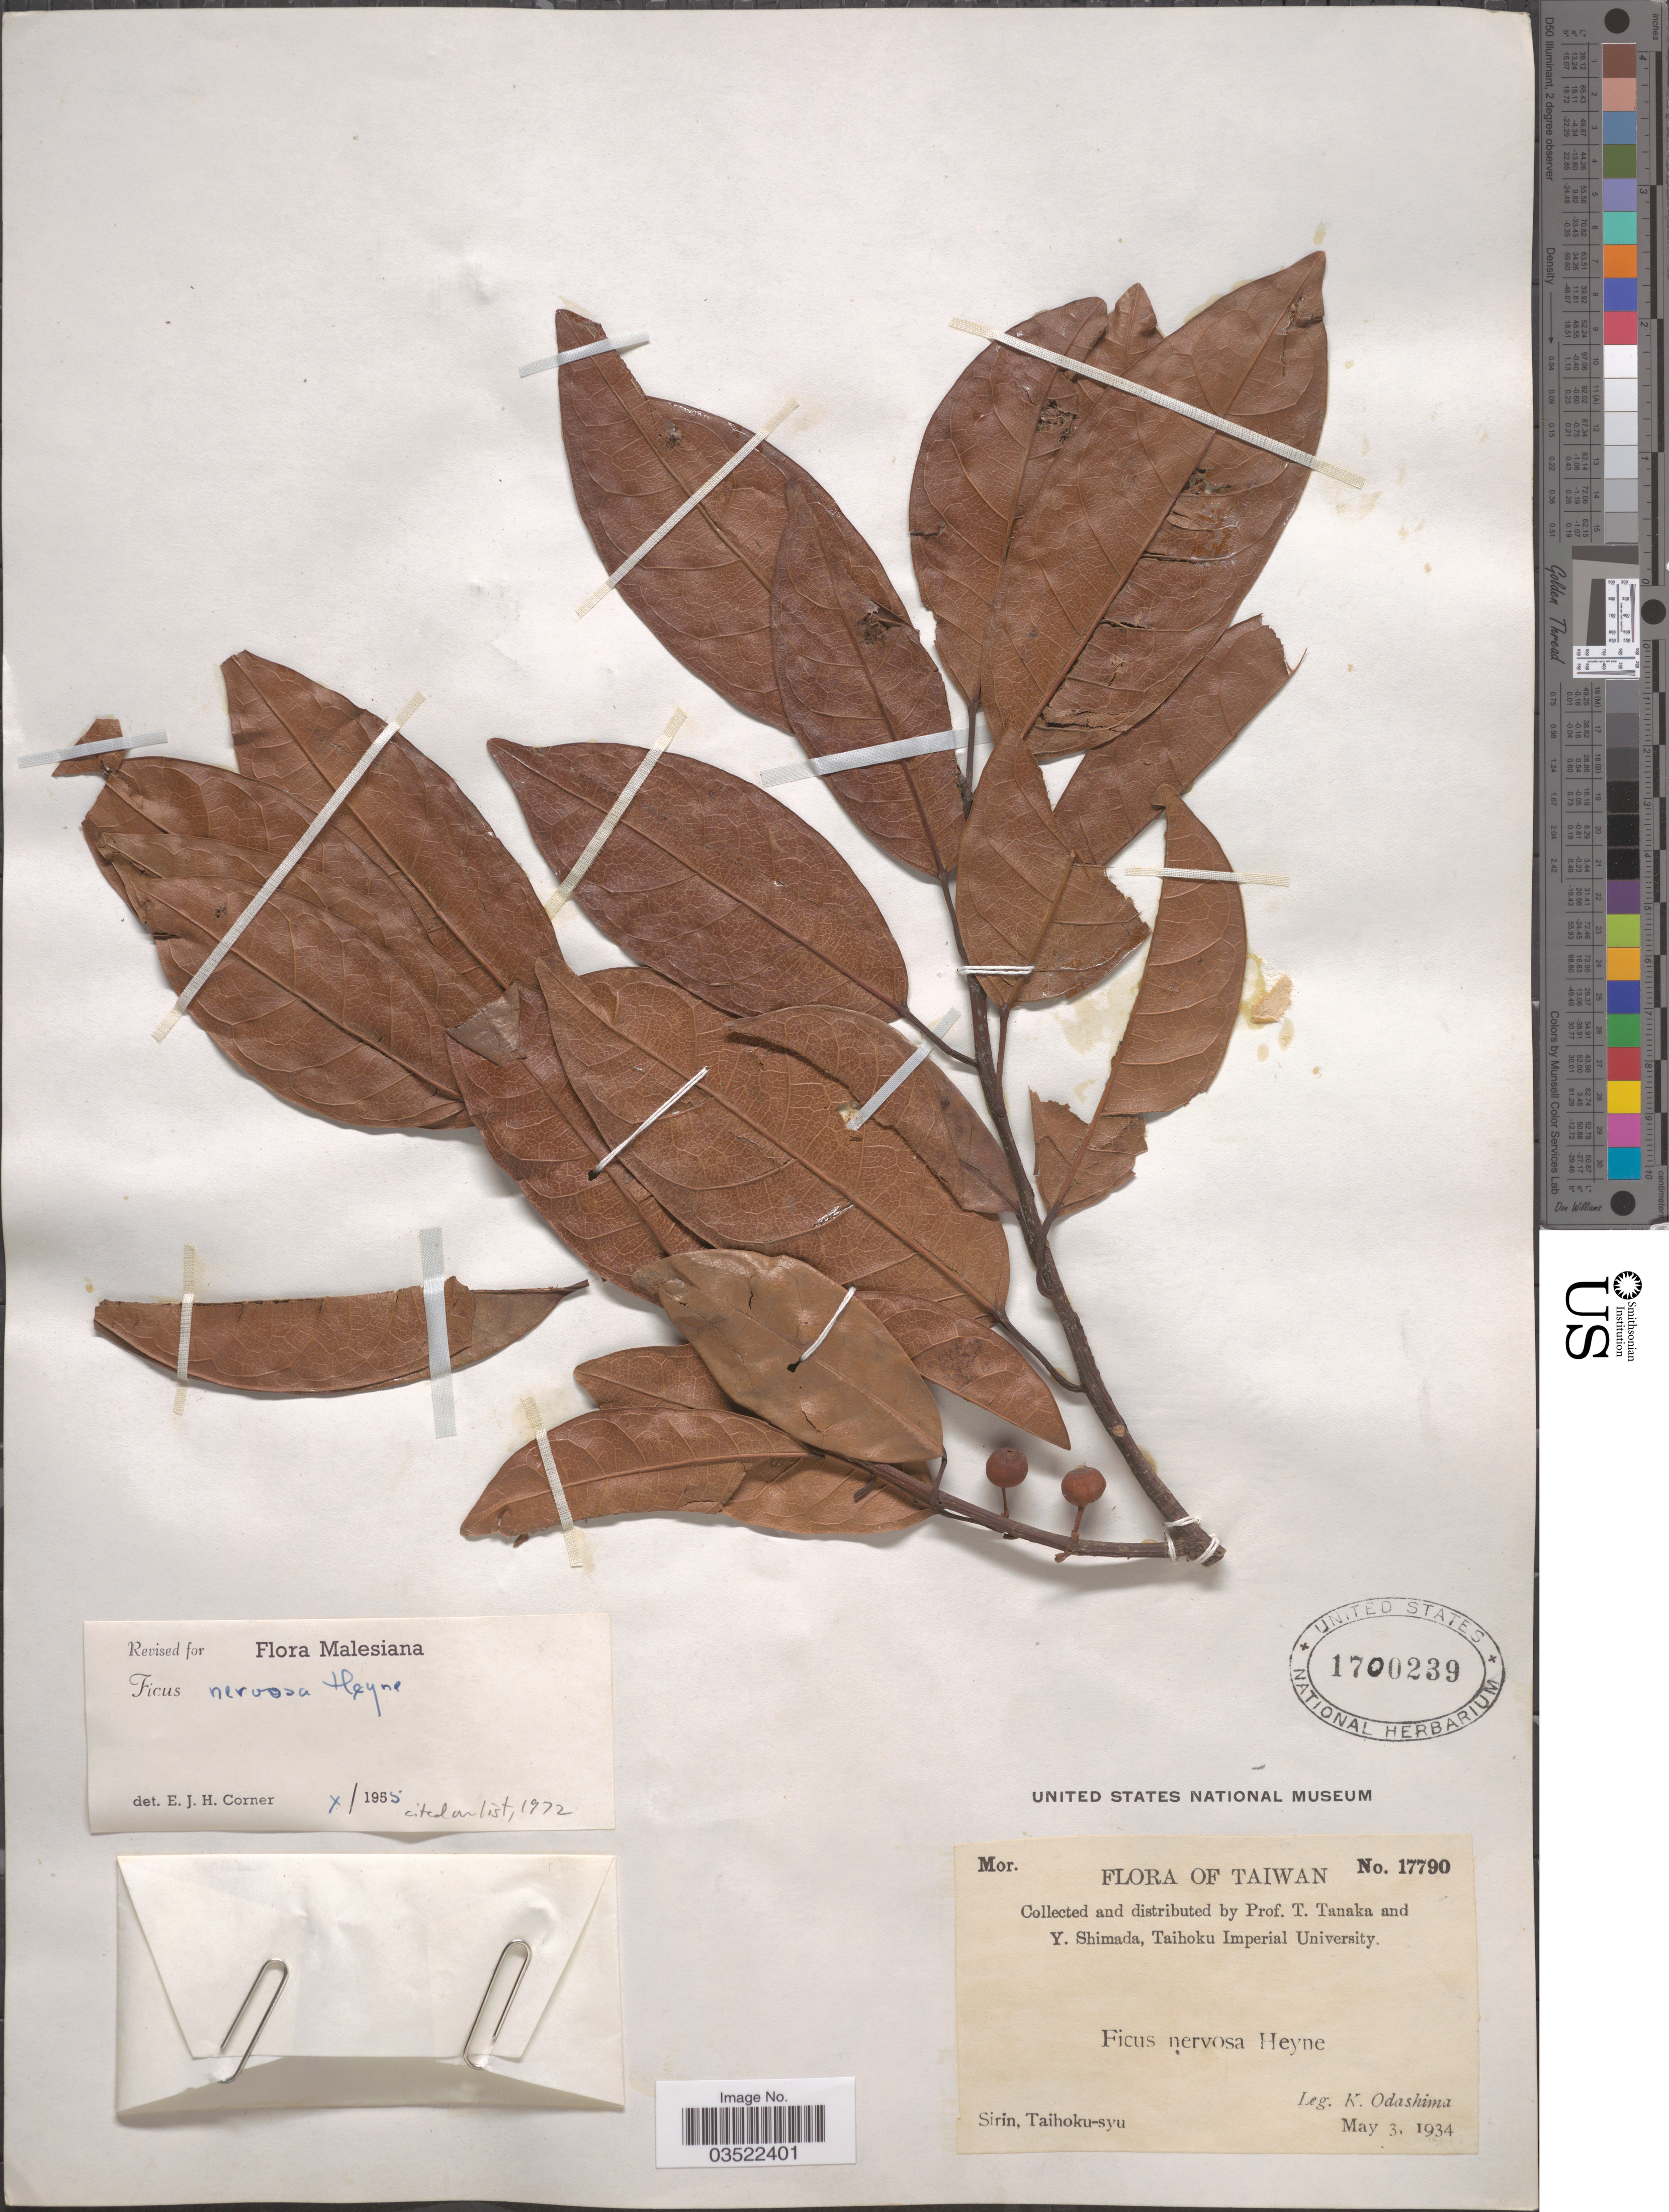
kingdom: Plantae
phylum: Tracheophyta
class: Magnoliopsida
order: Rosales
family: Moraceae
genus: Ficus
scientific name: Ficus nervosa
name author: B. Heyne & Roth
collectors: K. Odashima, T. Tanaka & Y. Shimada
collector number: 17790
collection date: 1934-05-03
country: Taiwan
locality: Sirin, Taihoku-syu.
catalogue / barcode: US 1700239